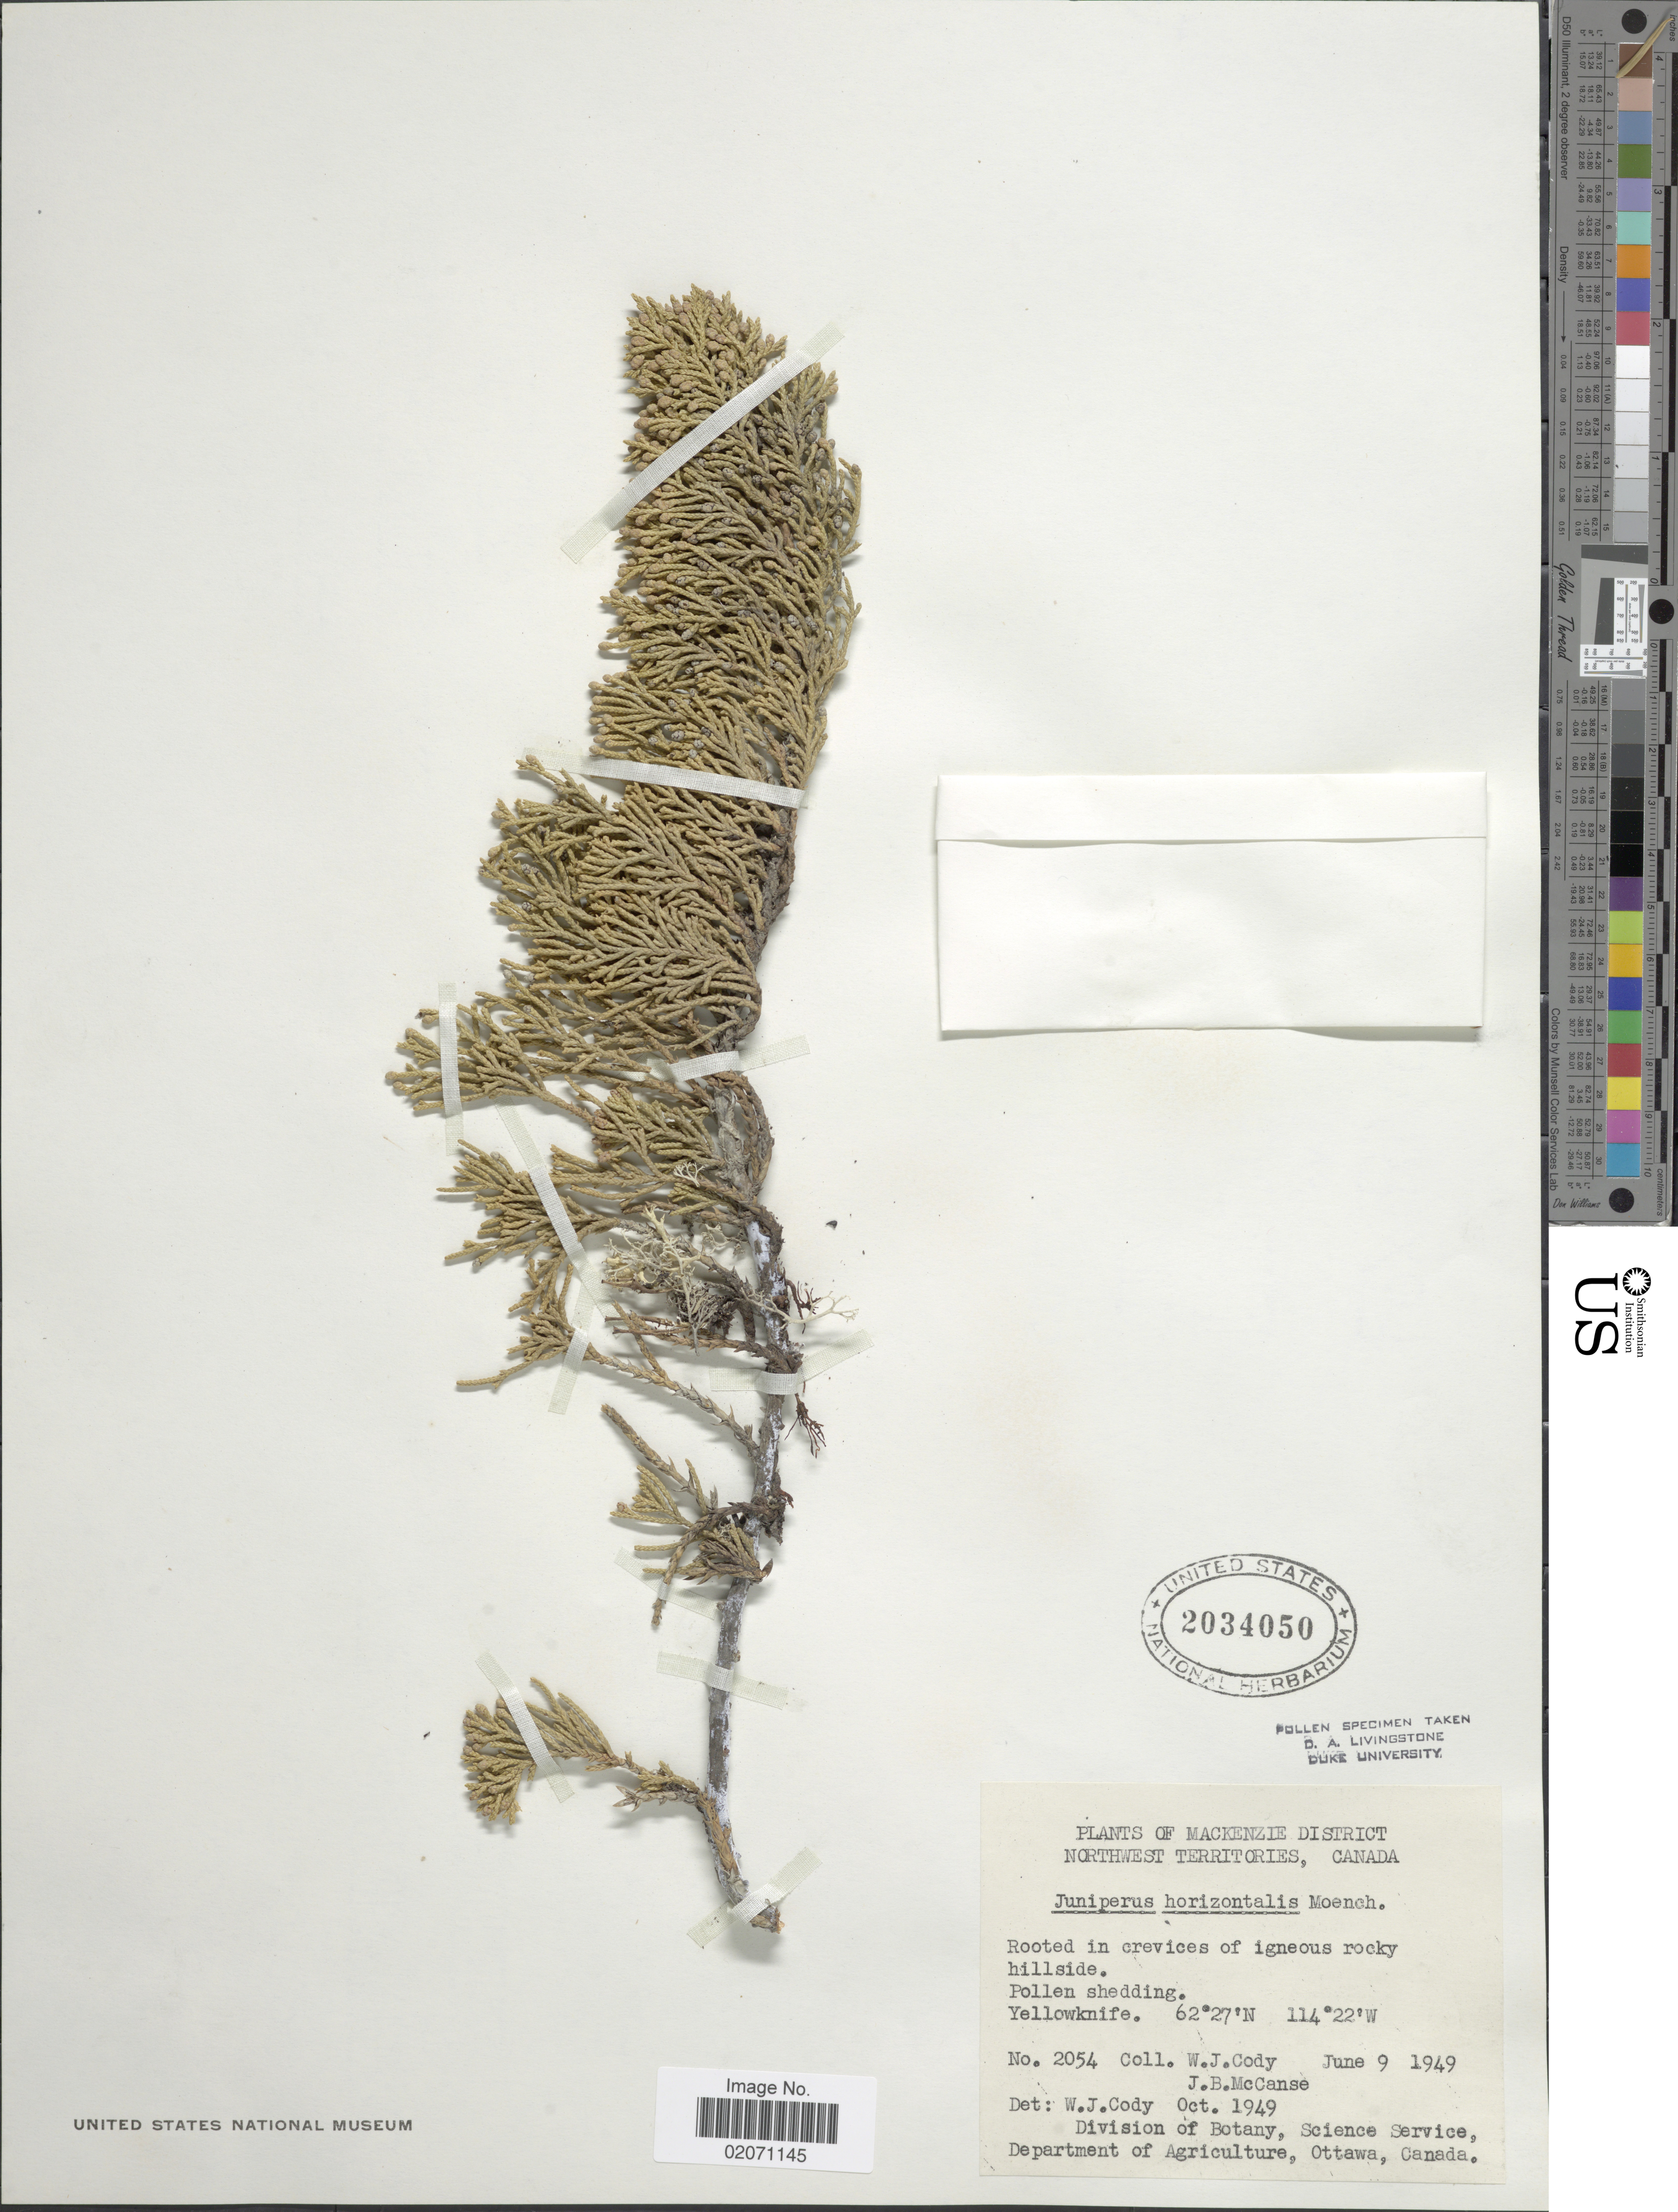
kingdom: Plantae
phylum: Tracheophyta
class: Pinopsida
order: Pinales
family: Cupressaceae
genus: Juniperus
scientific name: Juniperus horizontalis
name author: Moench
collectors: W. Cody & J. McCanse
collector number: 2054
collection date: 1949-06-09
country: Canada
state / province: Northwest Territories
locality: Mackenzie District, Yellowknife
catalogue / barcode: US 2034050